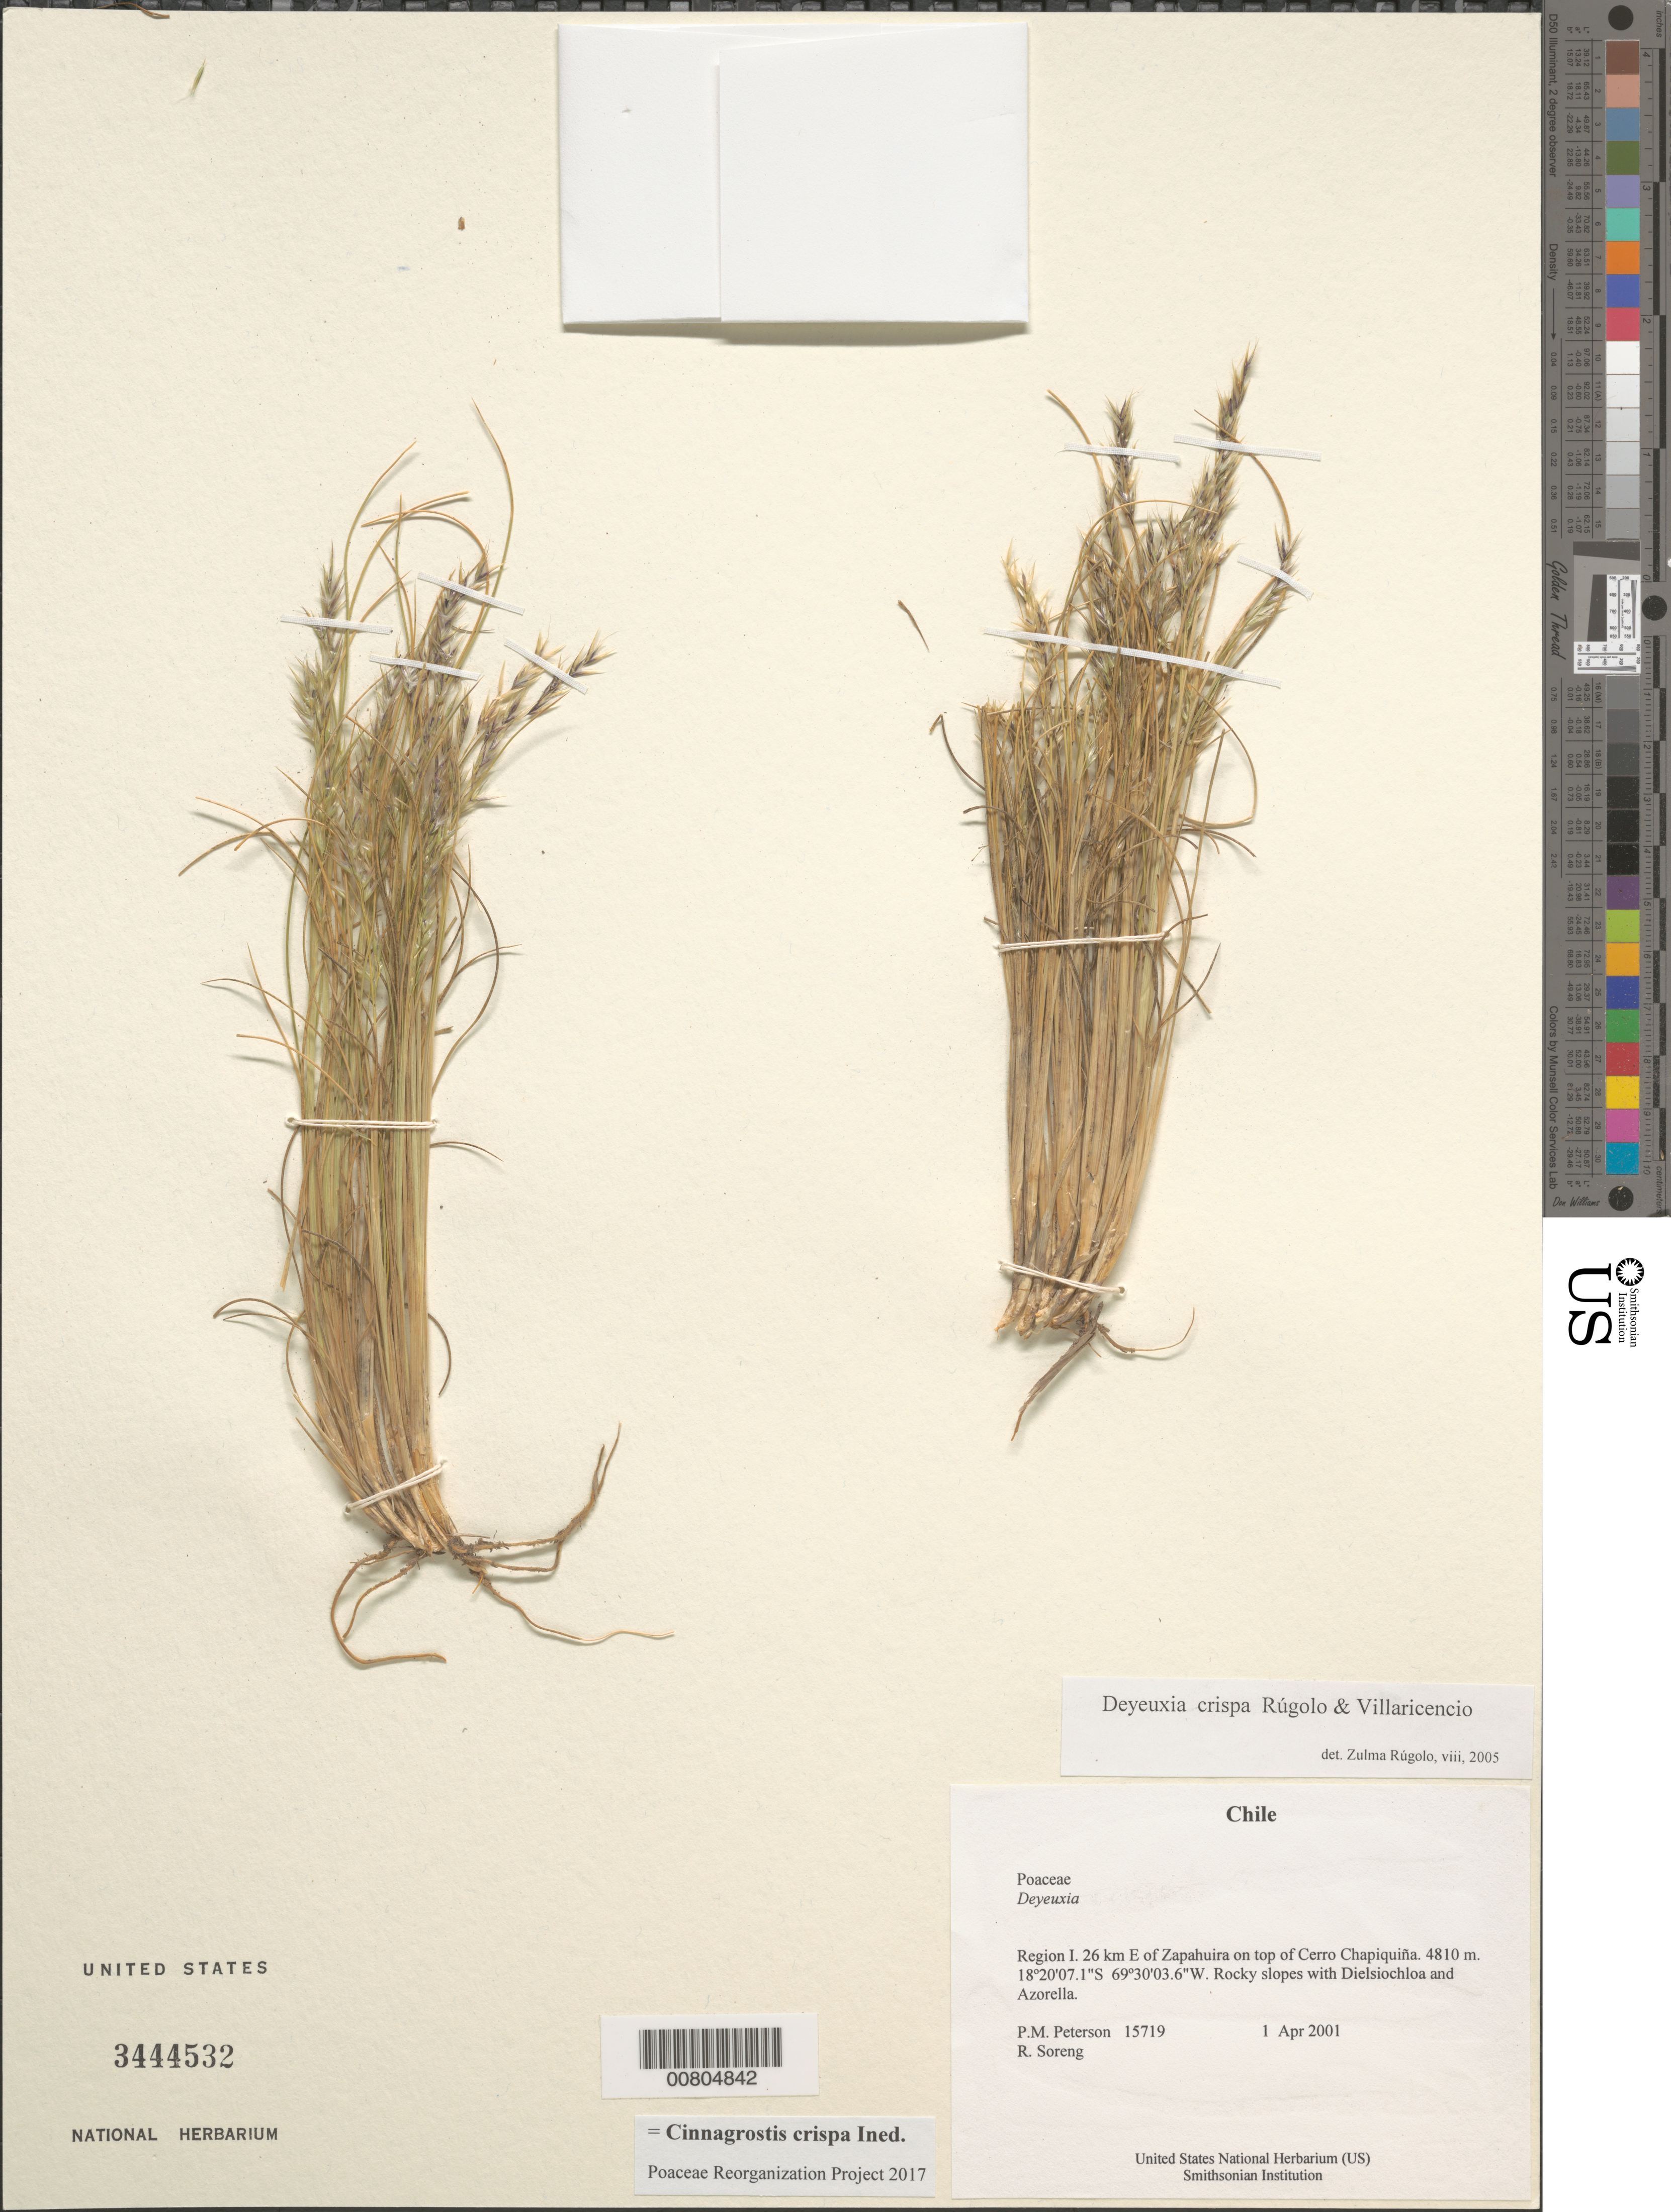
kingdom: Plantae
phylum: Tracheophyta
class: Liliopsida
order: Poales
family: Poaceae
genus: Cinnagrostis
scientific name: Cinnagrostis crispa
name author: (Rúgolo & Villav.) P.M. Peterson et al.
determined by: Poaceae Reorganization Project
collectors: P. M. Peterson & R. J. Soreng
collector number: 15719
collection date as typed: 01 Apr 2001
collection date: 2001-04-01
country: Chile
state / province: Tarapacá (I)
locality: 26 km E of Zapahuira on top of Cerro Chapiquiña.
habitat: Rocky slopes with Dielsiochloa and Azorella.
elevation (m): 4810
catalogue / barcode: US 3444532